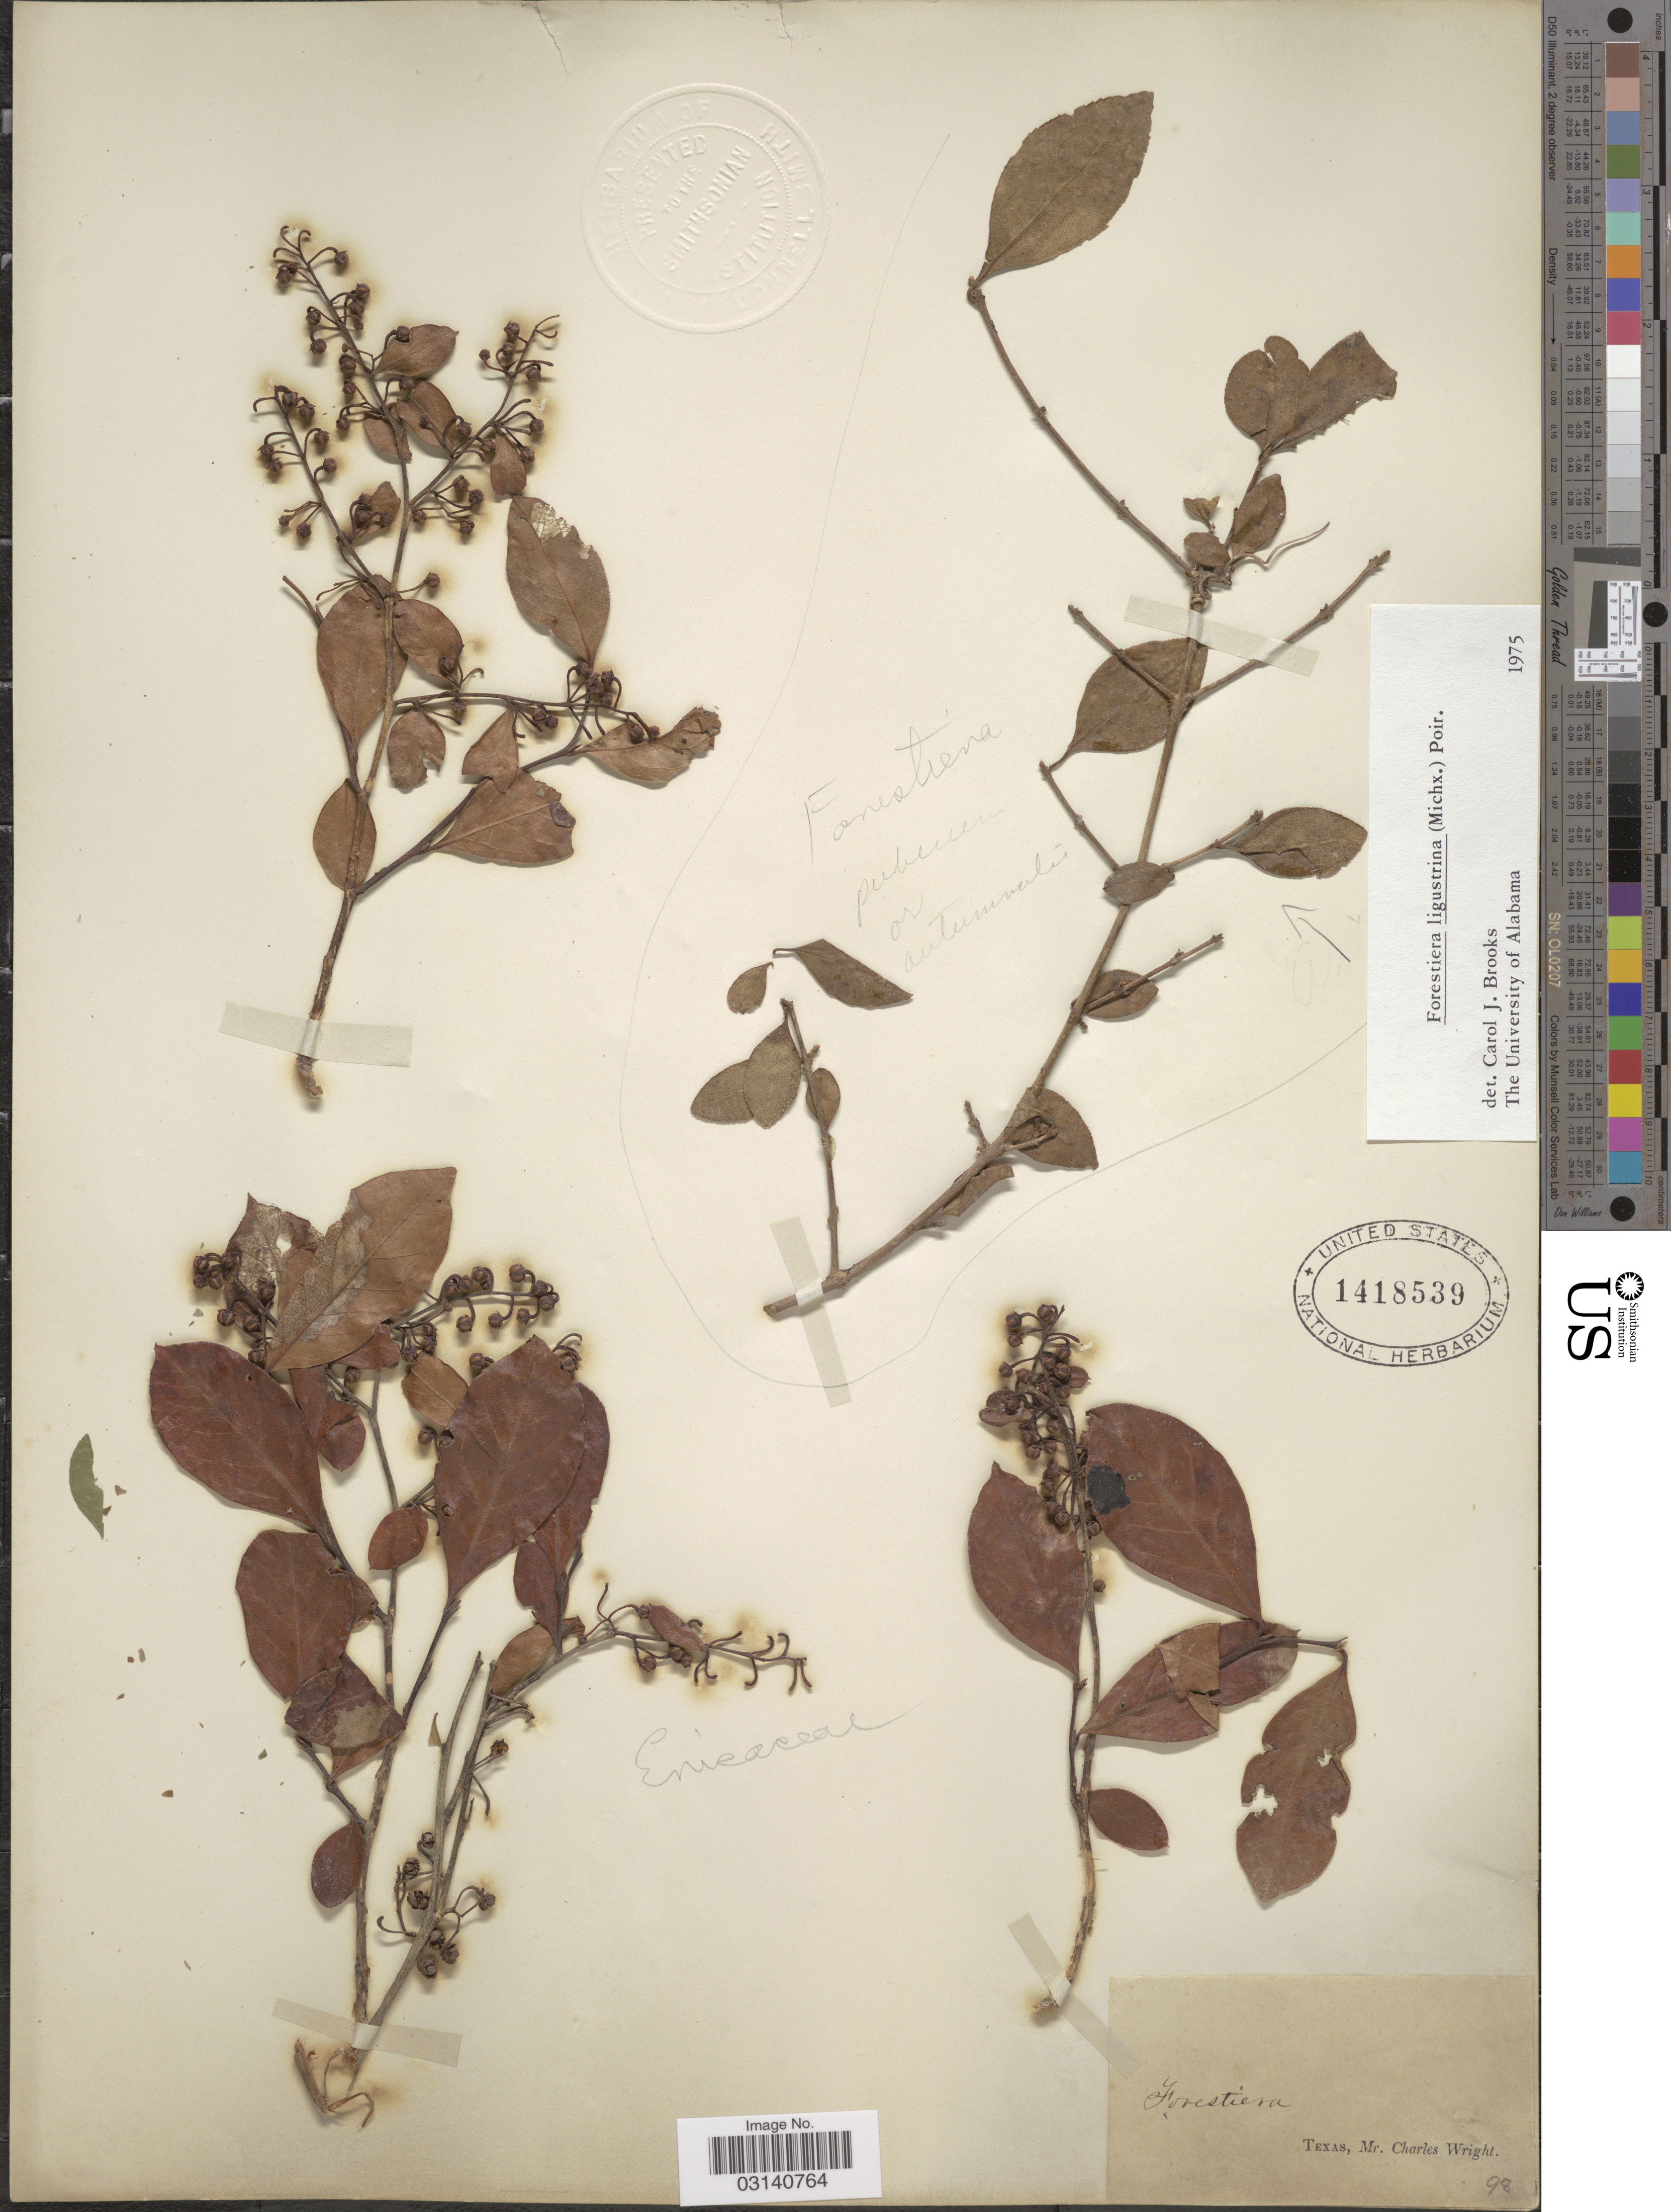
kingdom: Plantae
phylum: Tracheophyta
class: Magnoliopsida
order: Lamiales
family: Oleaceae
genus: Forestiera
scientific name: Forestiera ligustrina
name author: (Michx.) Poir.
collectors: C. Wright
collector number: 98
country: United States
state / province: Texas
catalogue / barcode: US 1418539